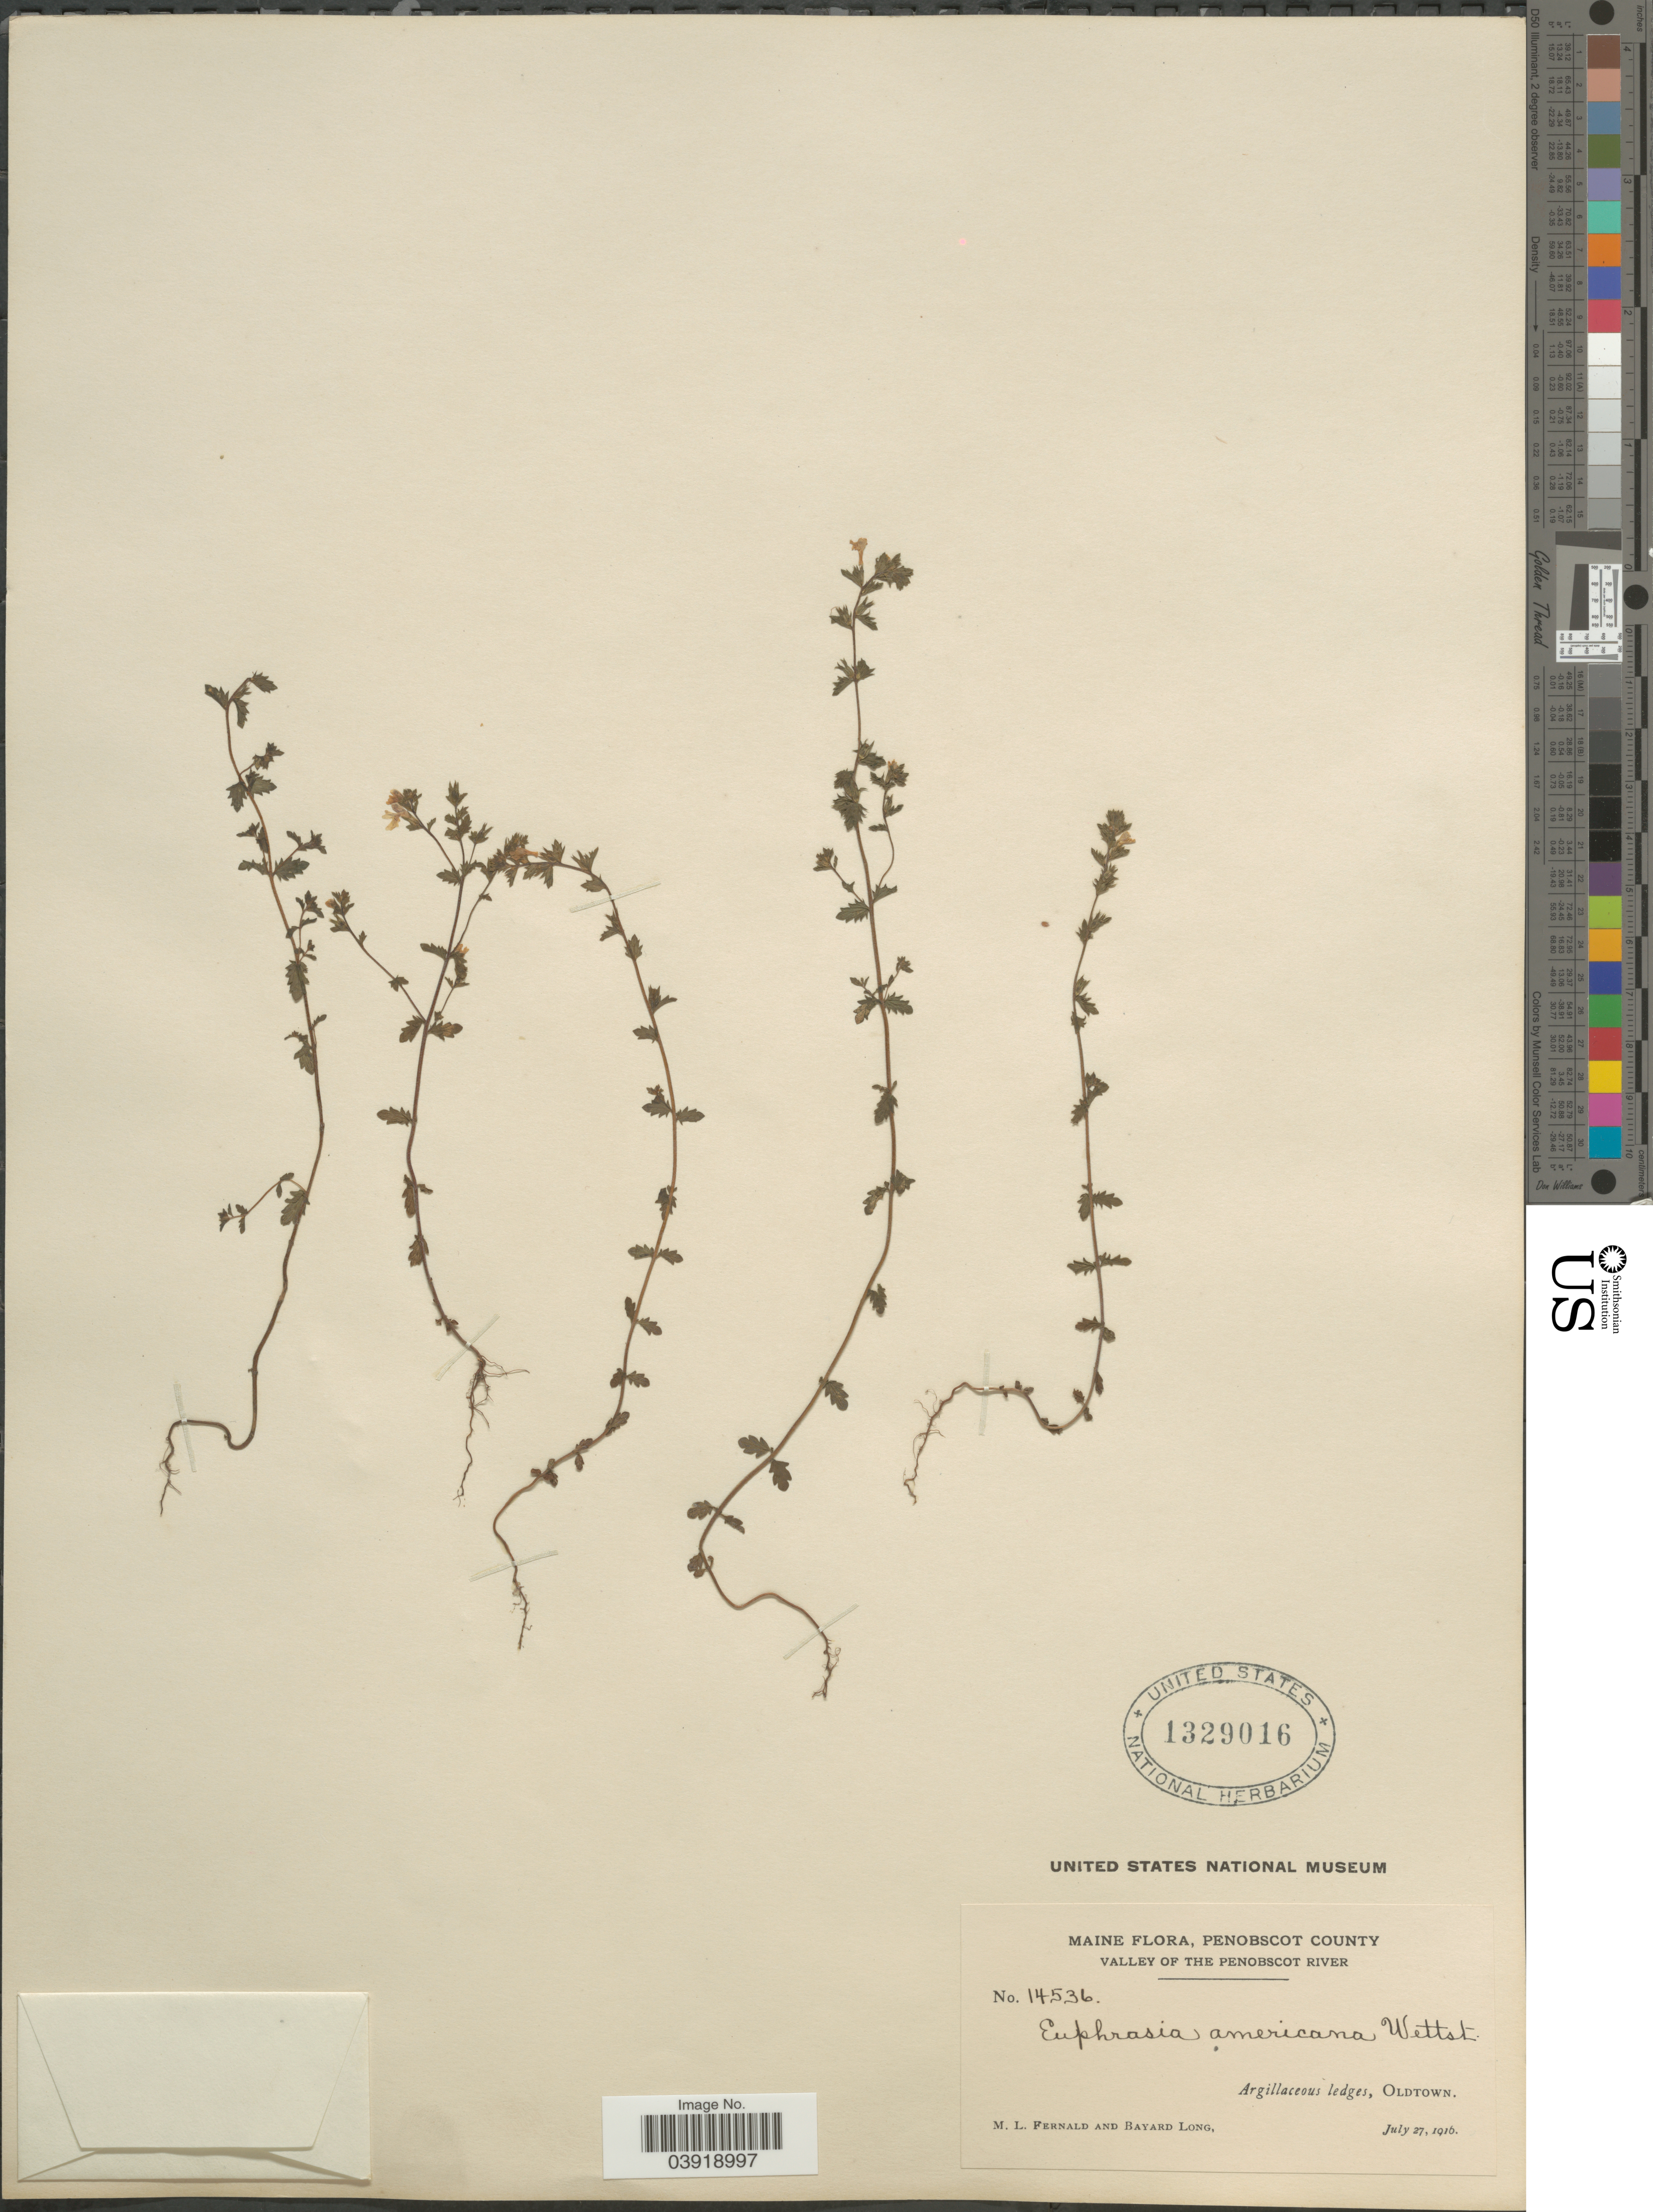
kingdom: Plantae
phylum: Tracheophyta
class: Magnoliopsida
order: Lamiales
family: Orobanchaceae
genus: Euphrasia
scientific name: Euphrasia americana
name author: Wettst.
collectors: M. L. Fernald & B. Long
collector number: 14536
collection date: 1916-07-27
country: United States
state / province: Maine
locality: Penobscot County. Valley of the Penobscot River. Oldtown.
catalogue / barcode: US 1329016